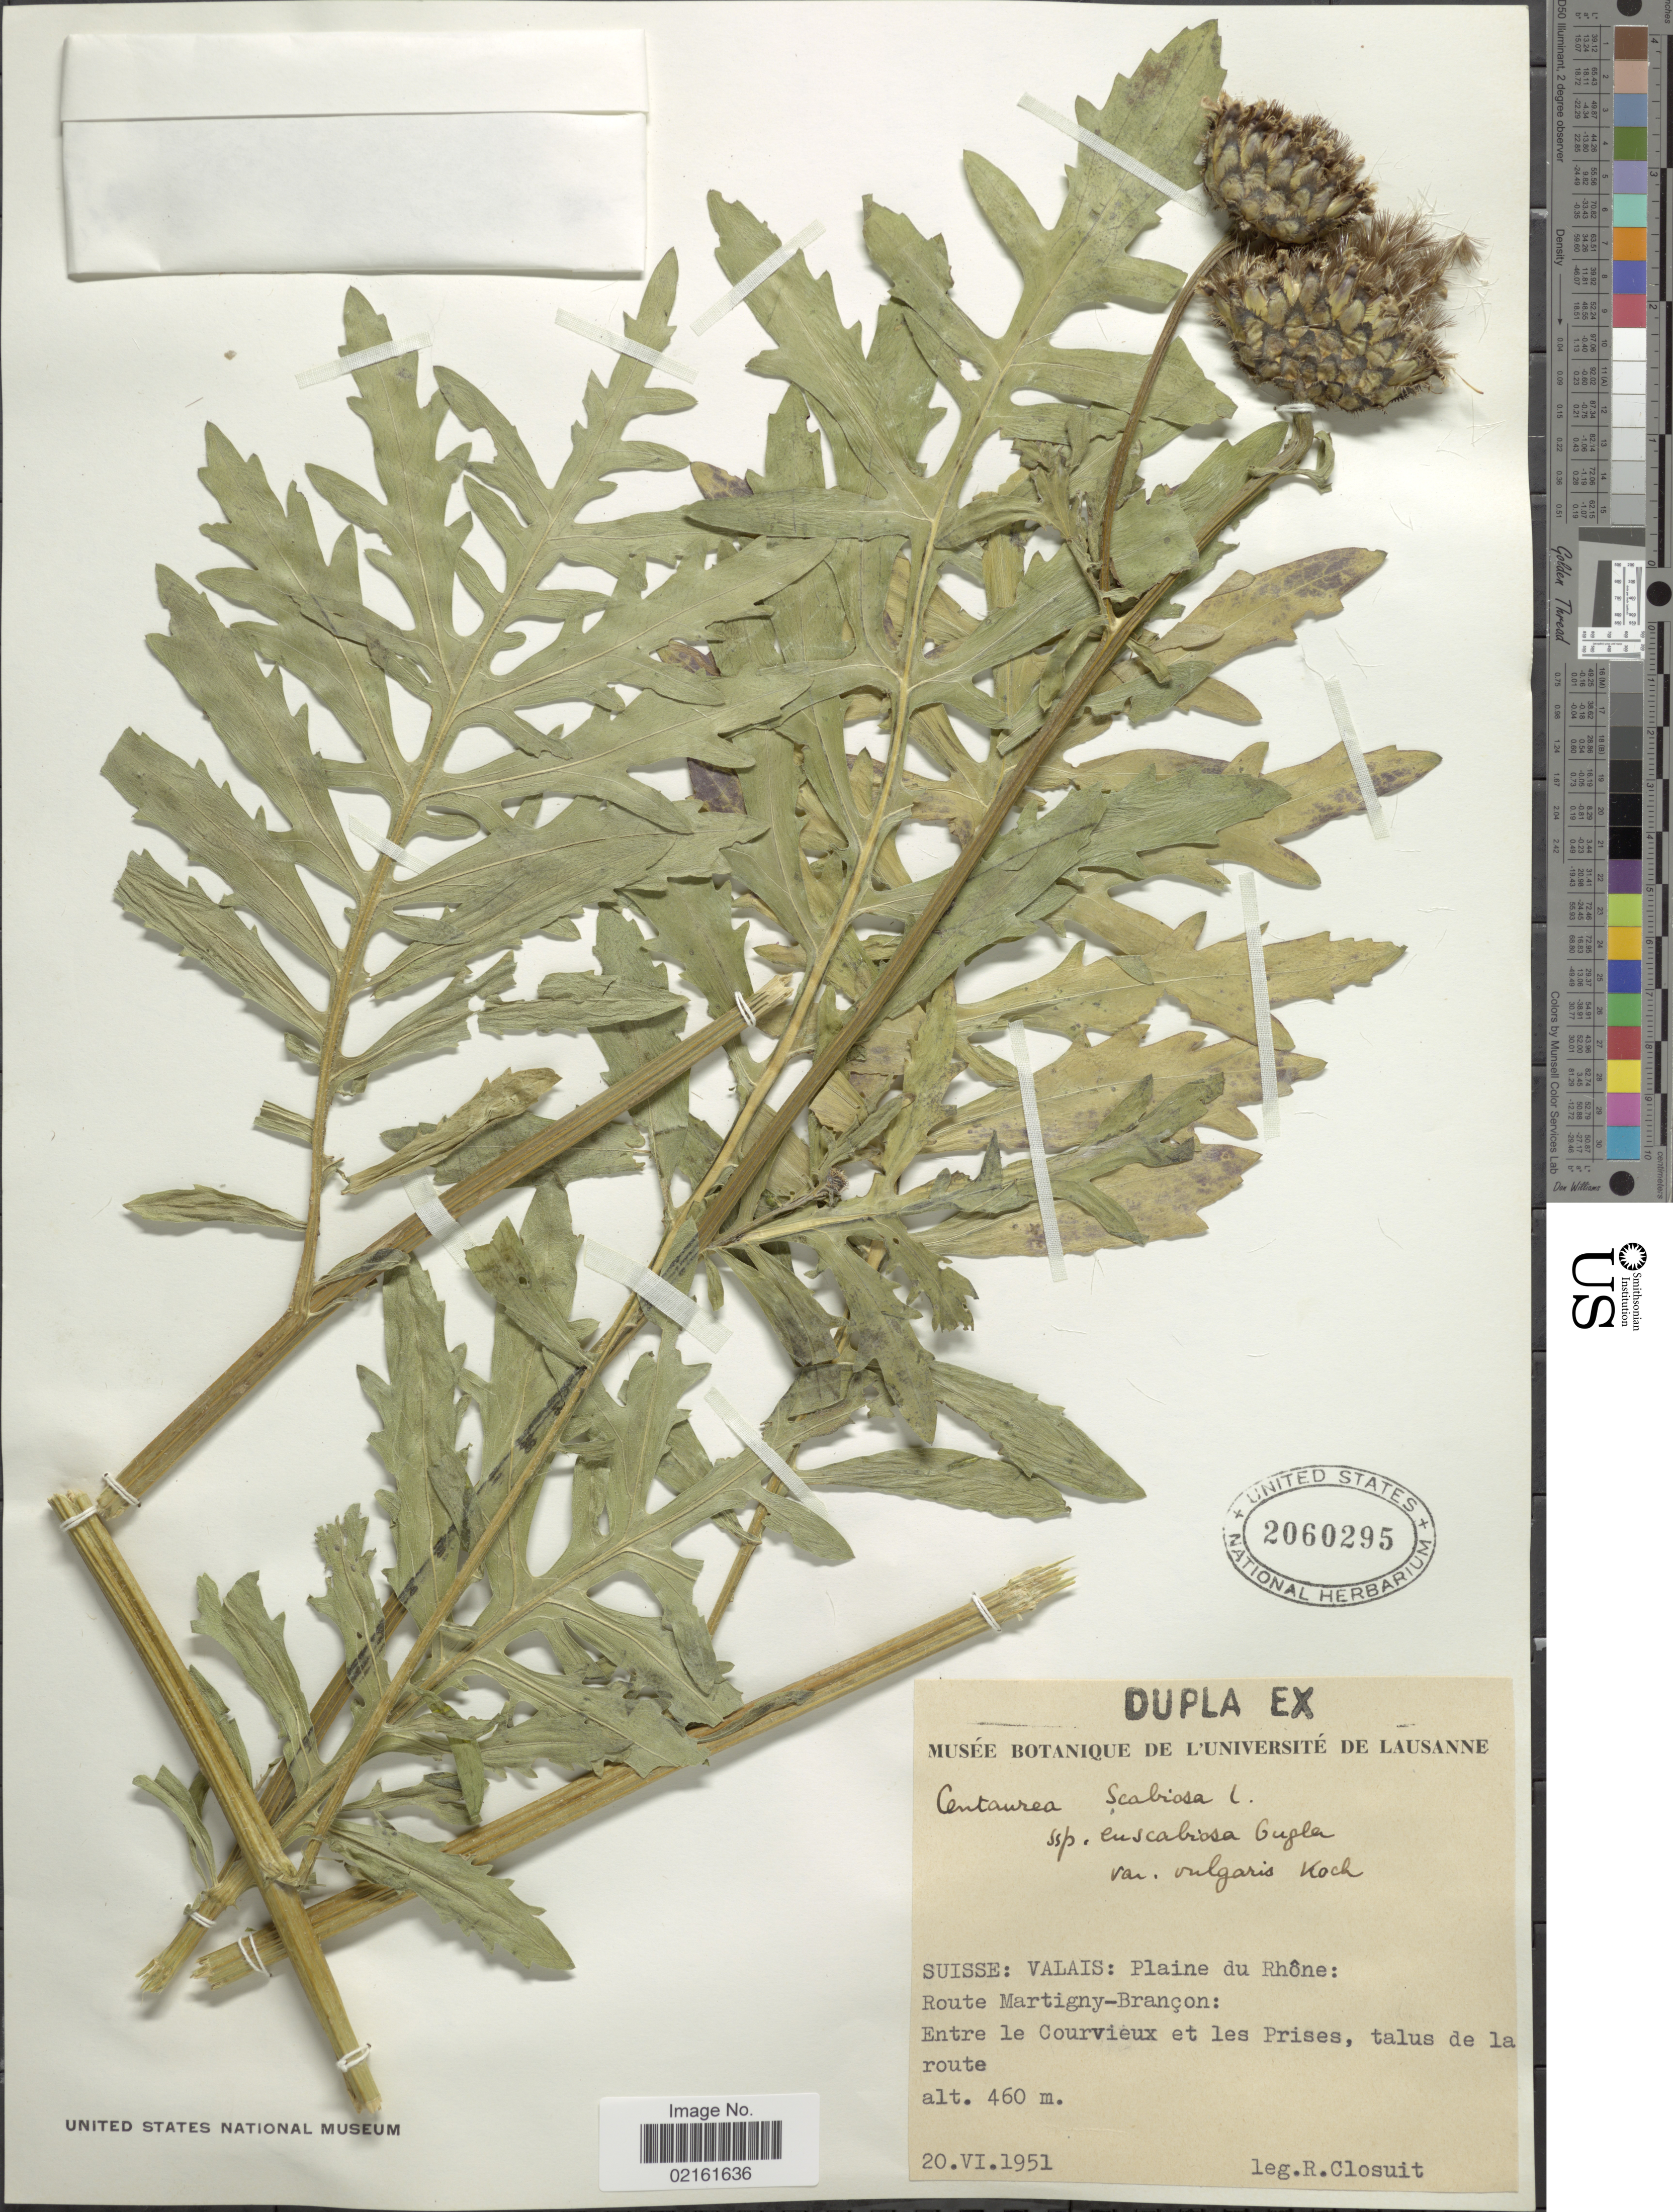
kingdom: Plantae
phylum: Tracheophyta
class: Magnoliopsida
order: Asterales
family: Asteraceae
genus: Centaurea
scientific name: Centaurea scabiosa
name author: L.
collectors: R. Closuit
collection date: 1951-06-20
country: Switzerland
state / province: Valais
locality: Suisse: Plaine du Rhône: Route Martigny-Brançon: Entre le Courvieux et les Prises, talus de la route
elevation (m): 460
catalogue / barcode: US 2060295